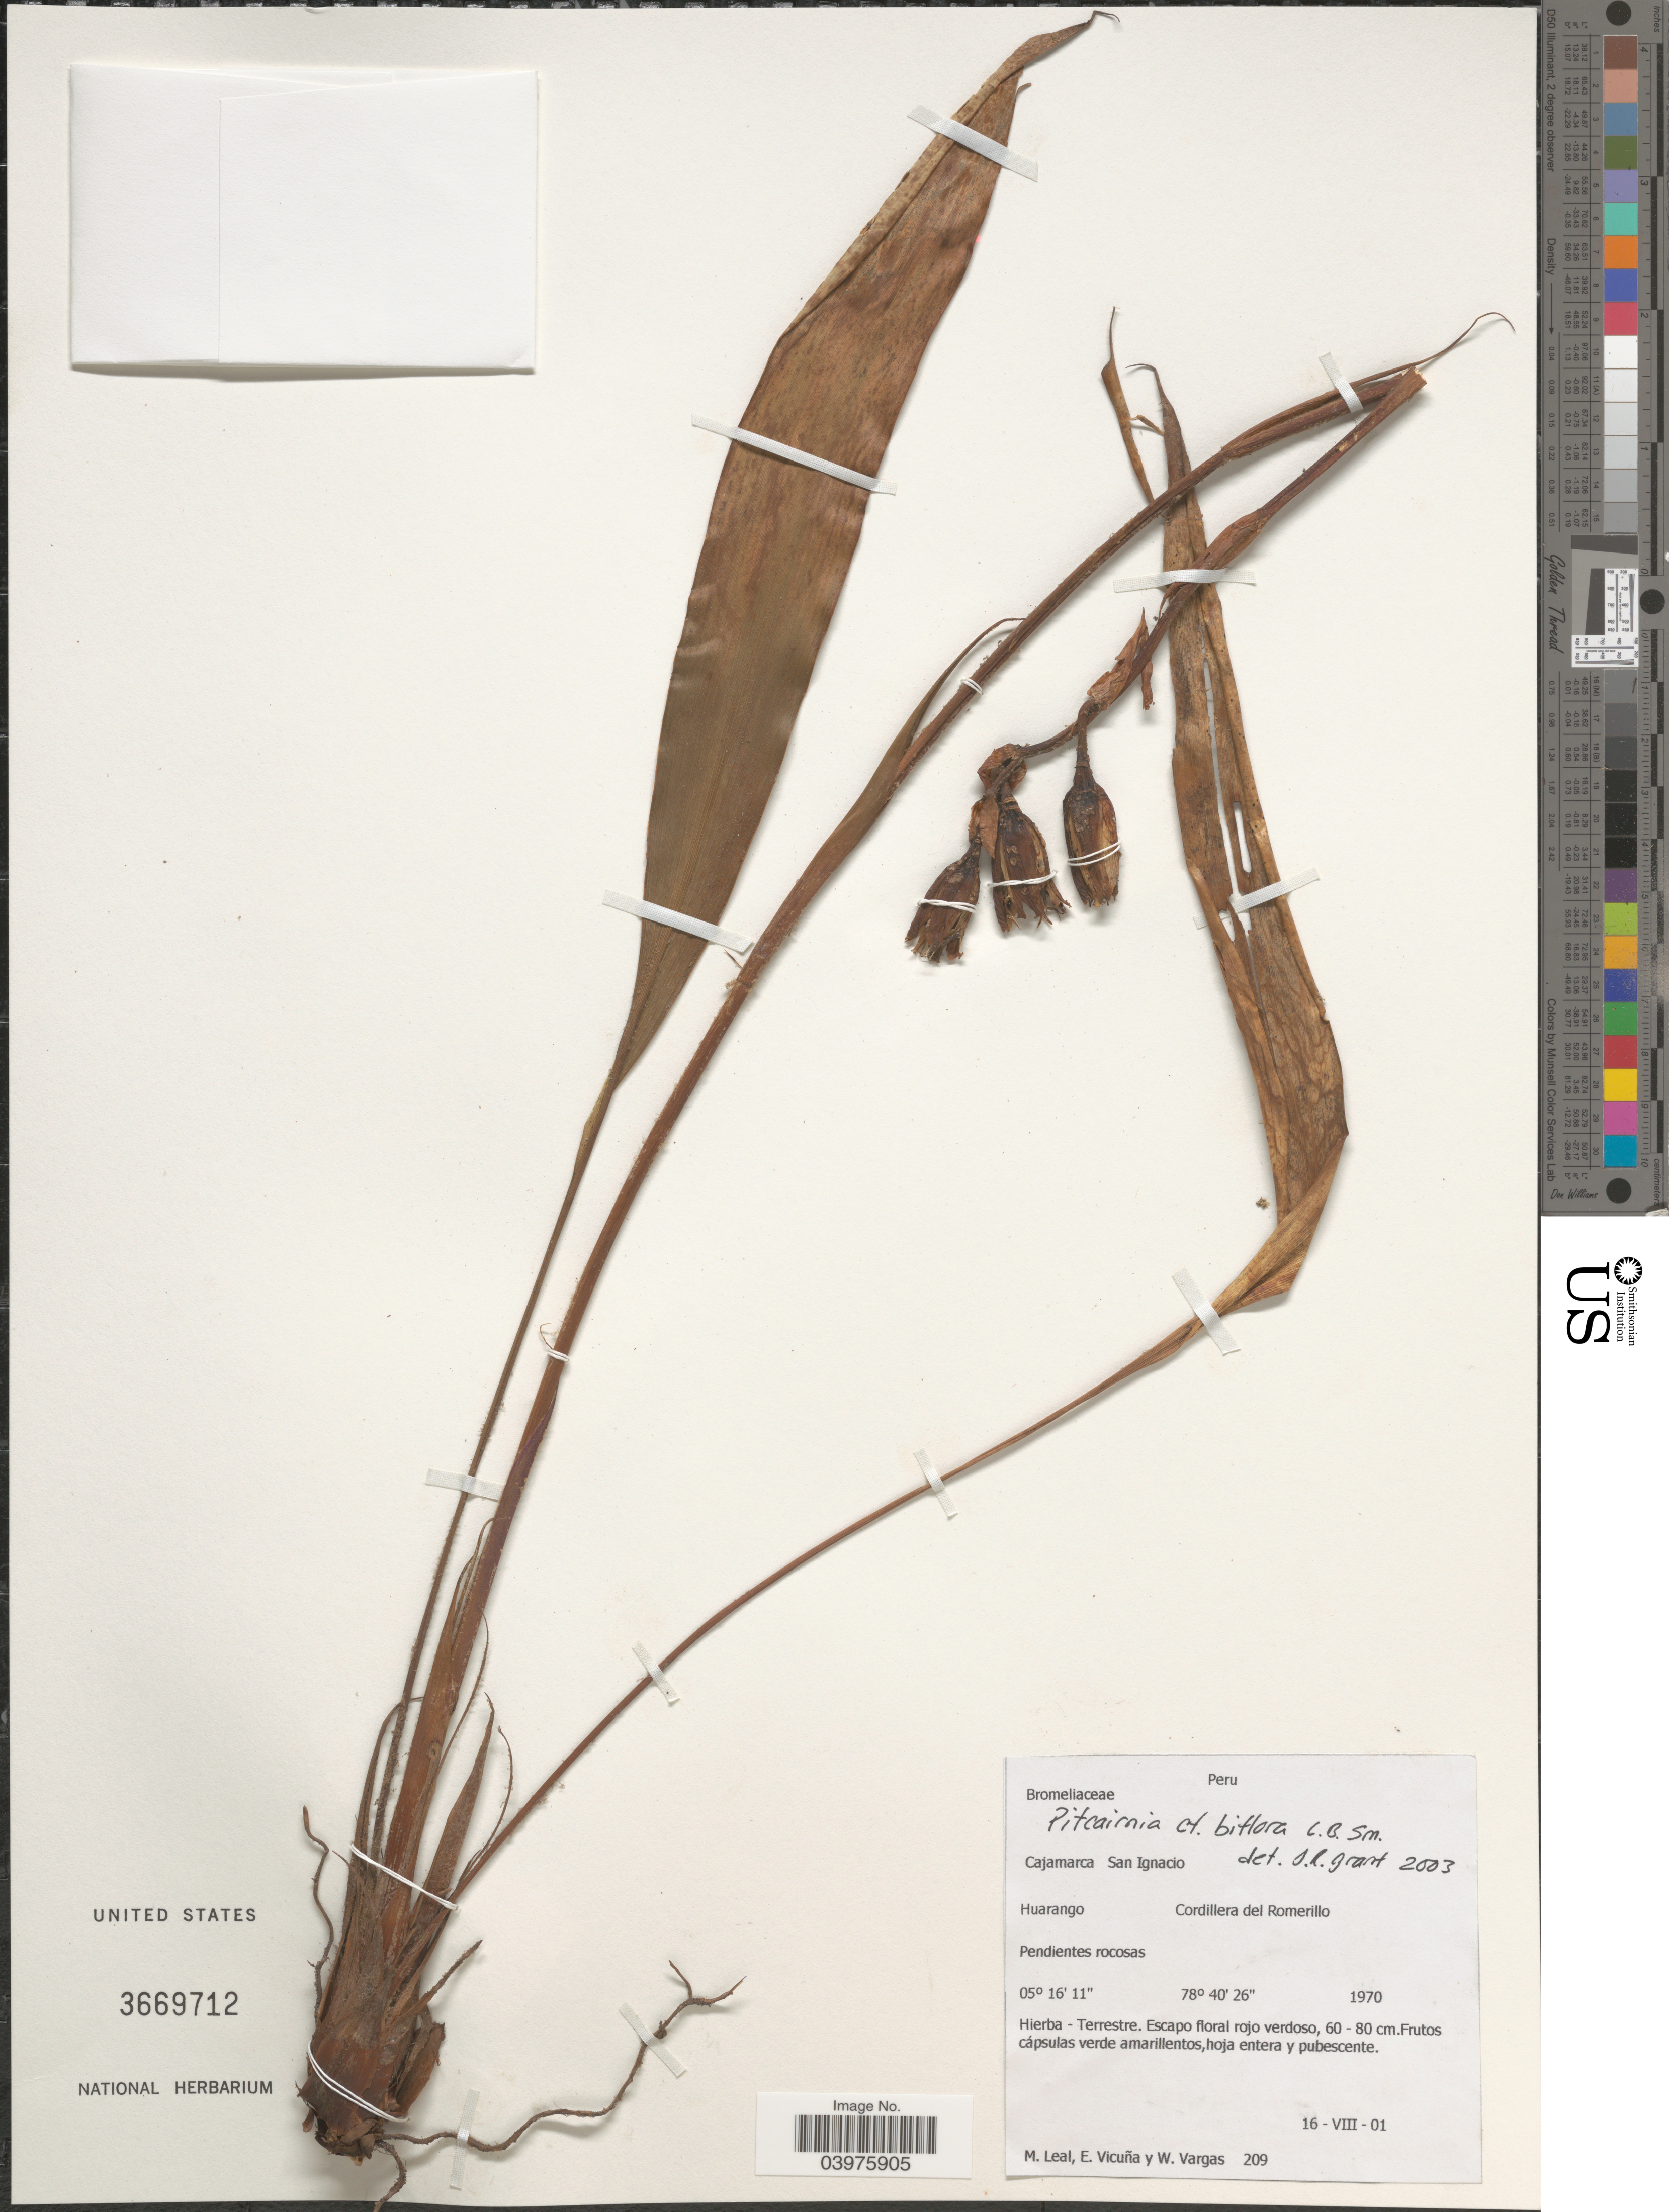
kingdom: Plantae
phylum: Tracheophyta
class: Liliopsida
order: Poales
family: Bromeliaceae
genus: Pitcairnia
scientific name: Pitcairnia biflora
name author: L.B. Sm.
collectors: M. E. Leal, E. Vicuña & W. Vargas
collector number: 209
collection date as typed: Transcribed d/m/y: 16/8/1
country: Peru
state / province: Cajamarca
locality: San Ignacio. Huarango.Cordillera del Romerillo. Pendientes rocosas.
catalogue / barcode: US 3669712